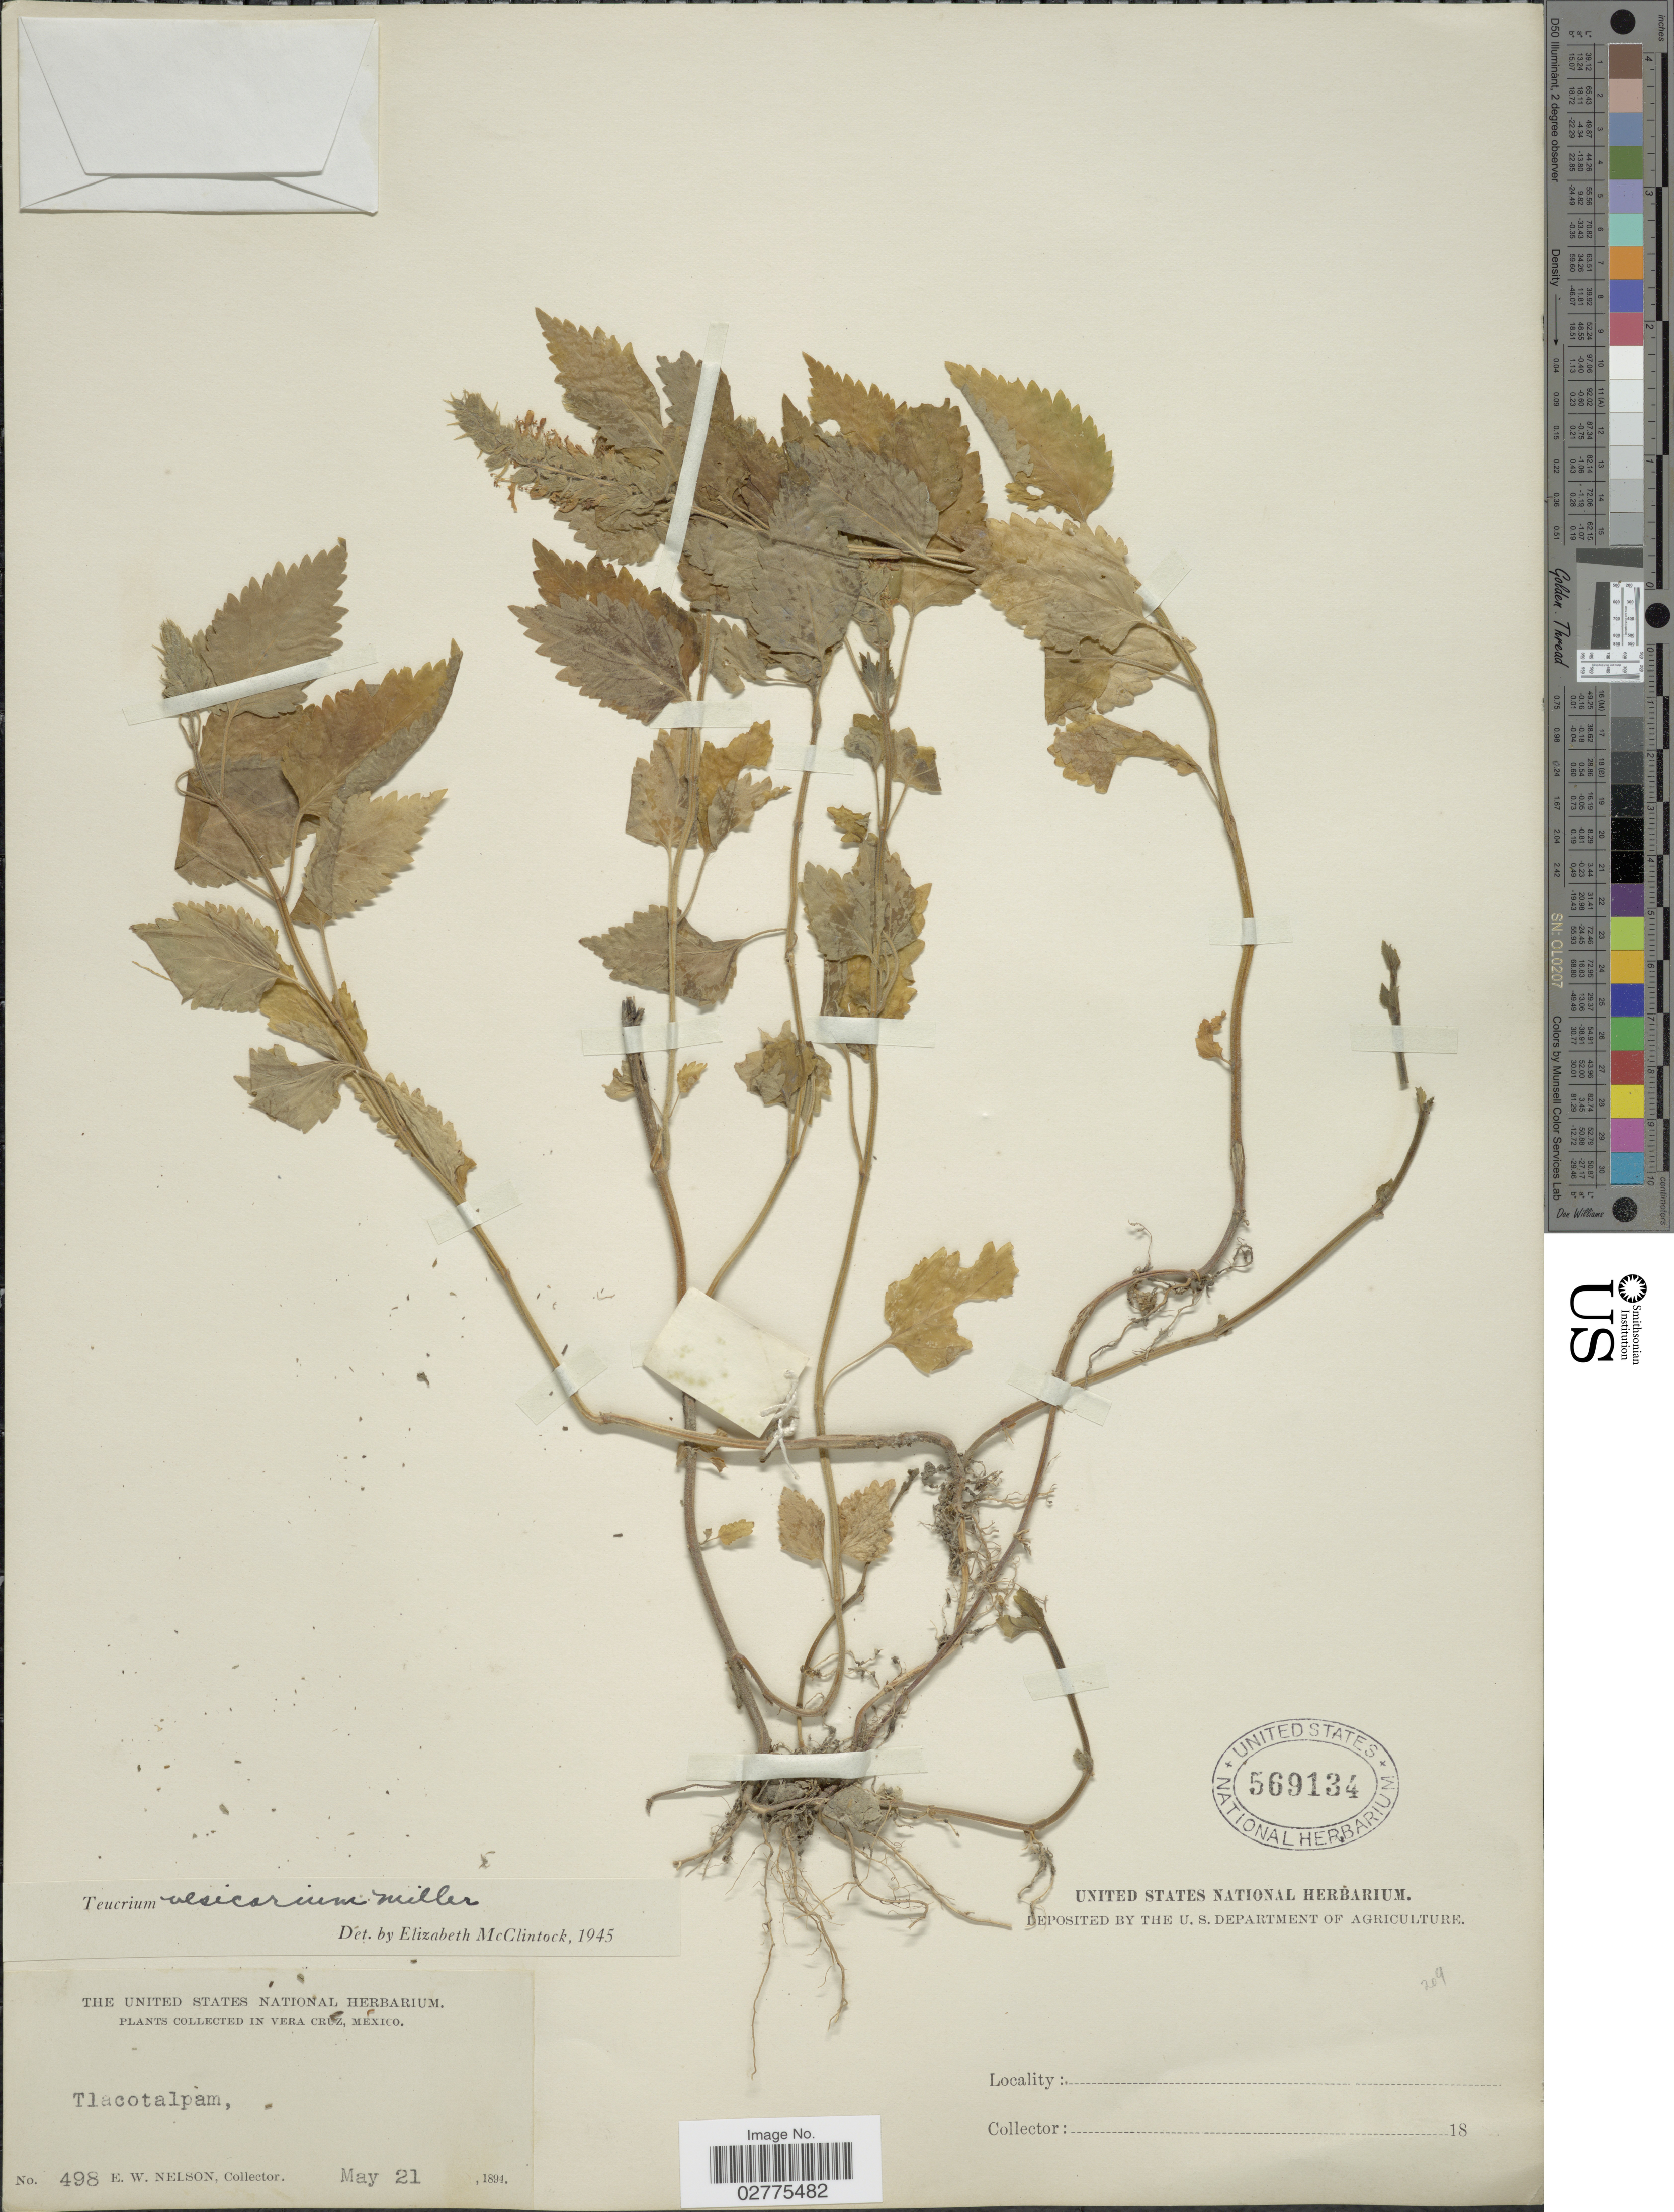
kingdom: Plantae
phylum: Tracheophyta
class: Magnoliopsida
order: Lamiales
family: Lamiaceae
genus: Teucrium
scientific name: Teucrium vesicarium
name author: Mill.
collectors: E. W. Nelson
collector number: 498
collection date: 1894-05-21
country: Mexico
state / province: Veracruz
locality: Tlacotalpam.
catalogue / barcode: US 569134